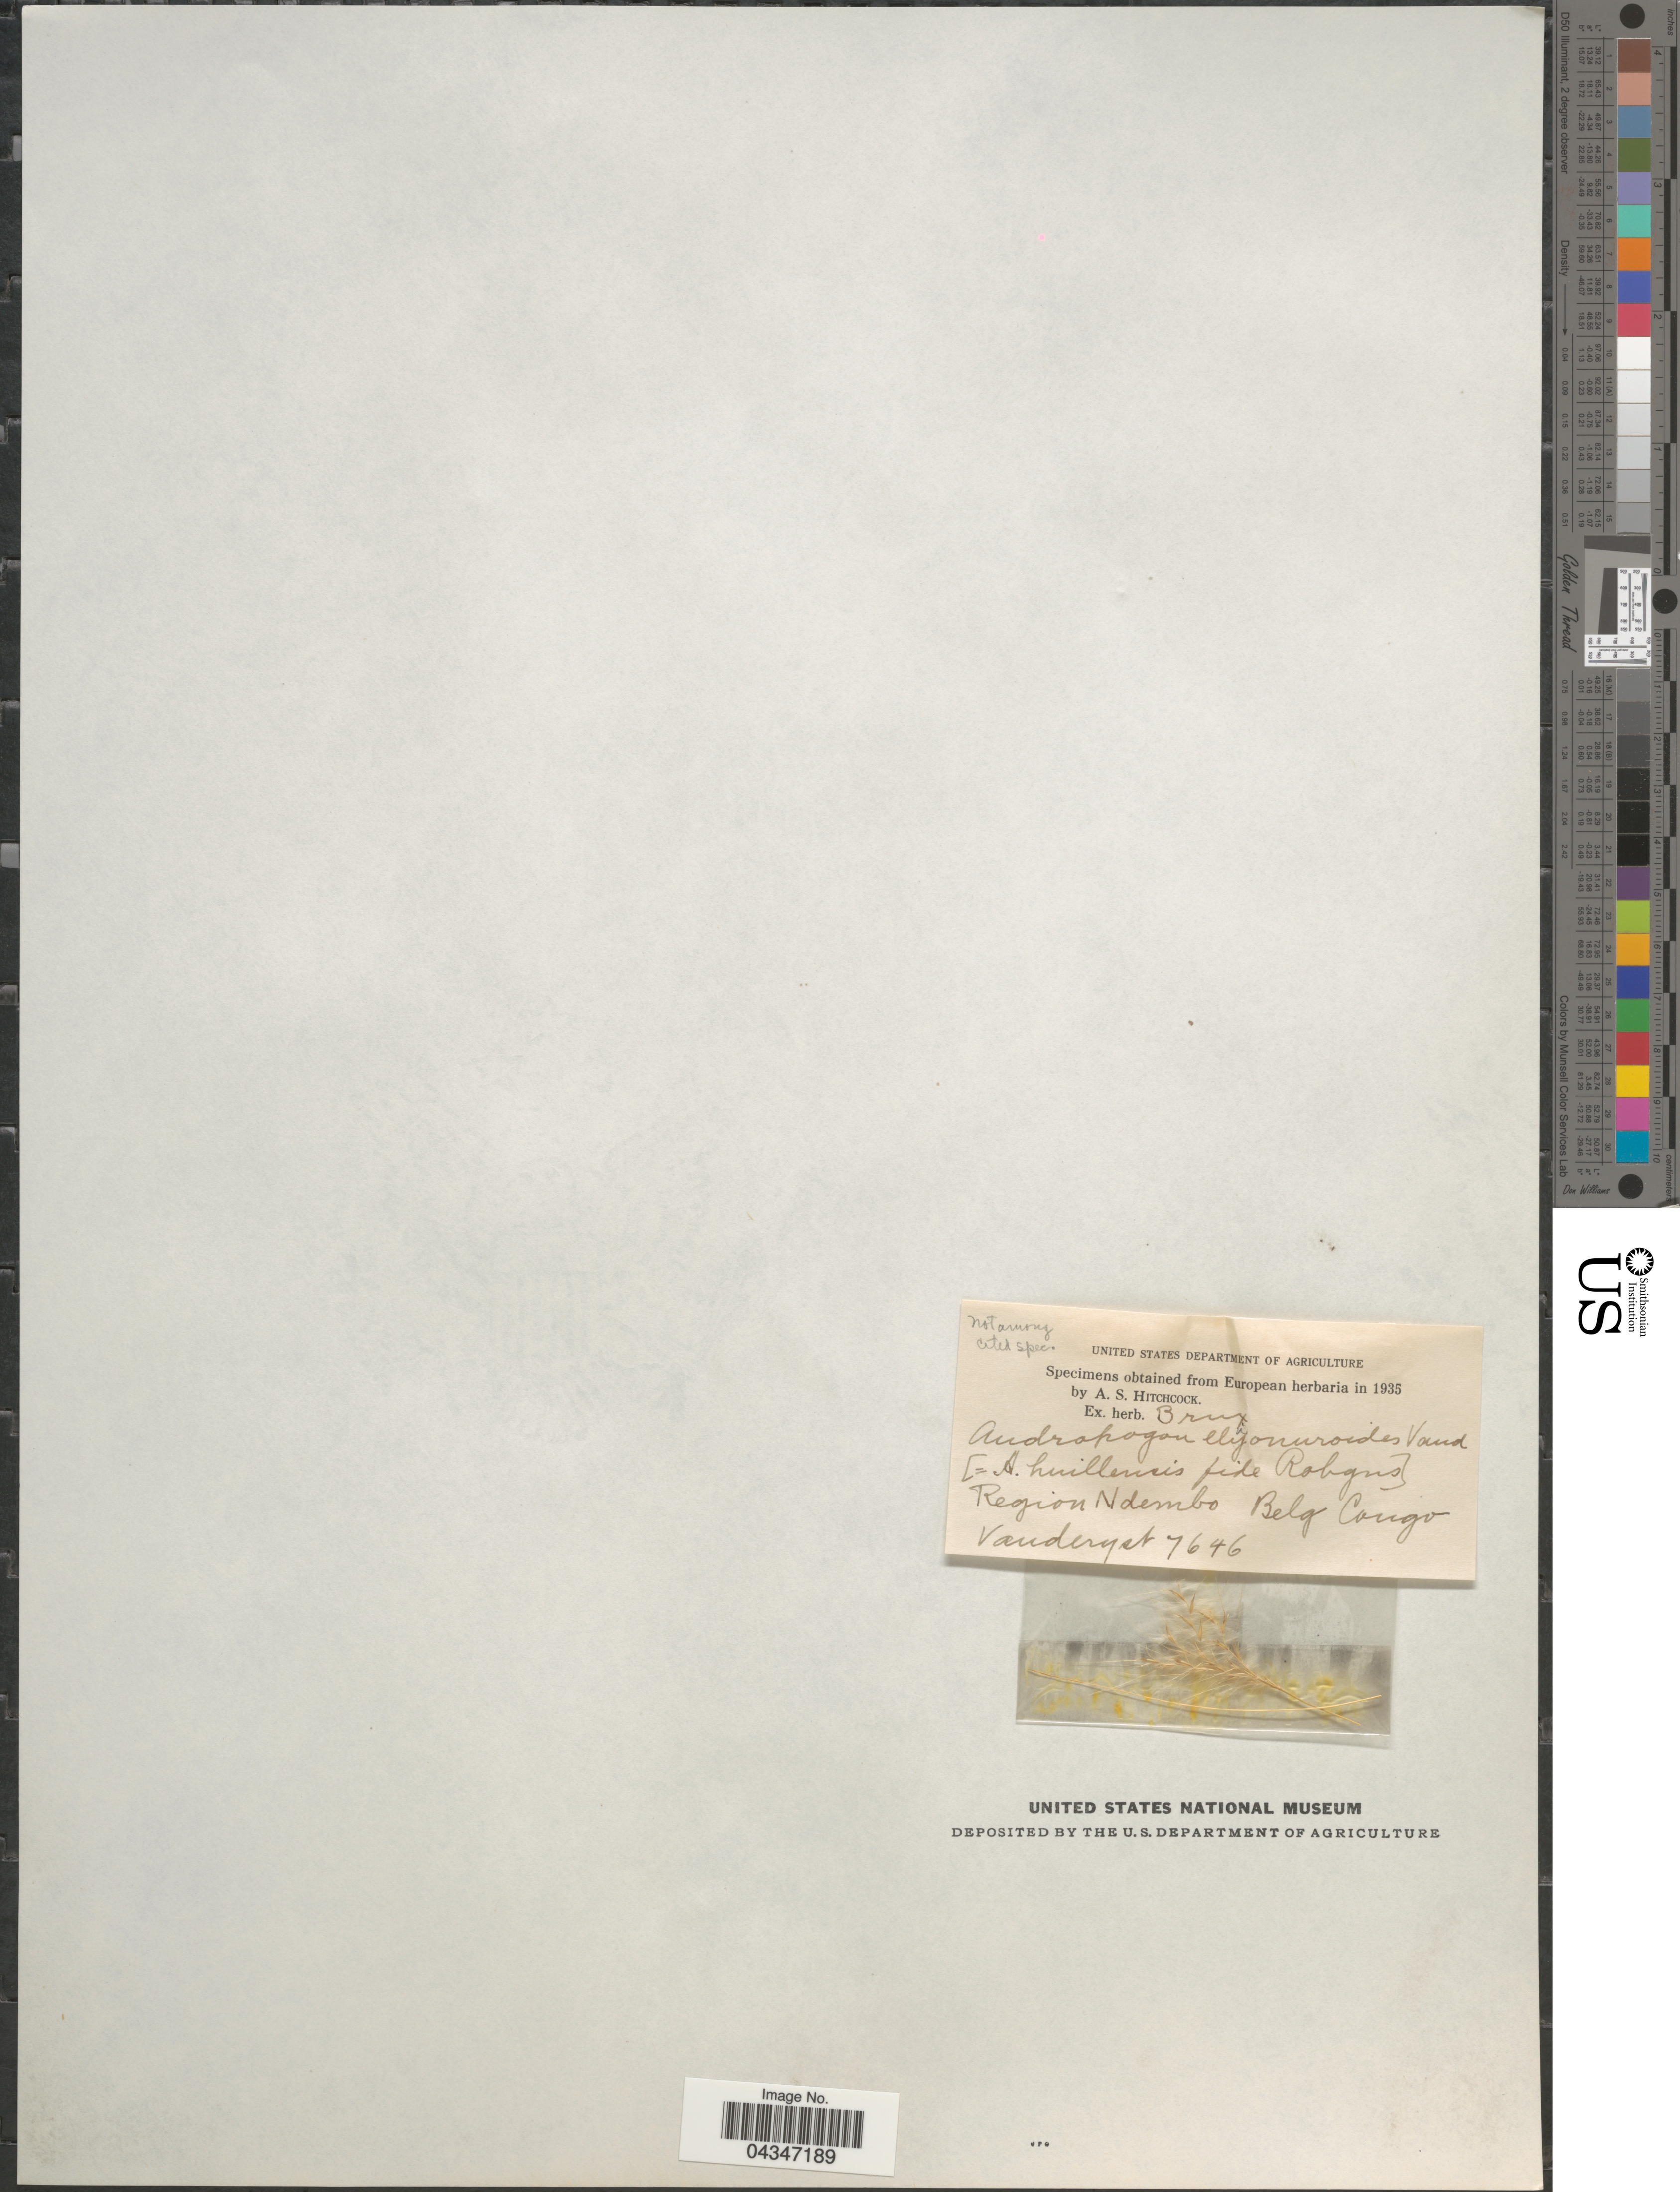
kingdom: Plantae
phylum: Tracheophyta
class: Liliopsida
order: Poales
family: Poaceae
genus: Andropogon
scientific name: Andropogon eucomus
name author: Nees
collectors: Vanderyst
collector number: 7646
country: Congo, Democratic Republic of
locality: Region Ndembo Belg Congo.